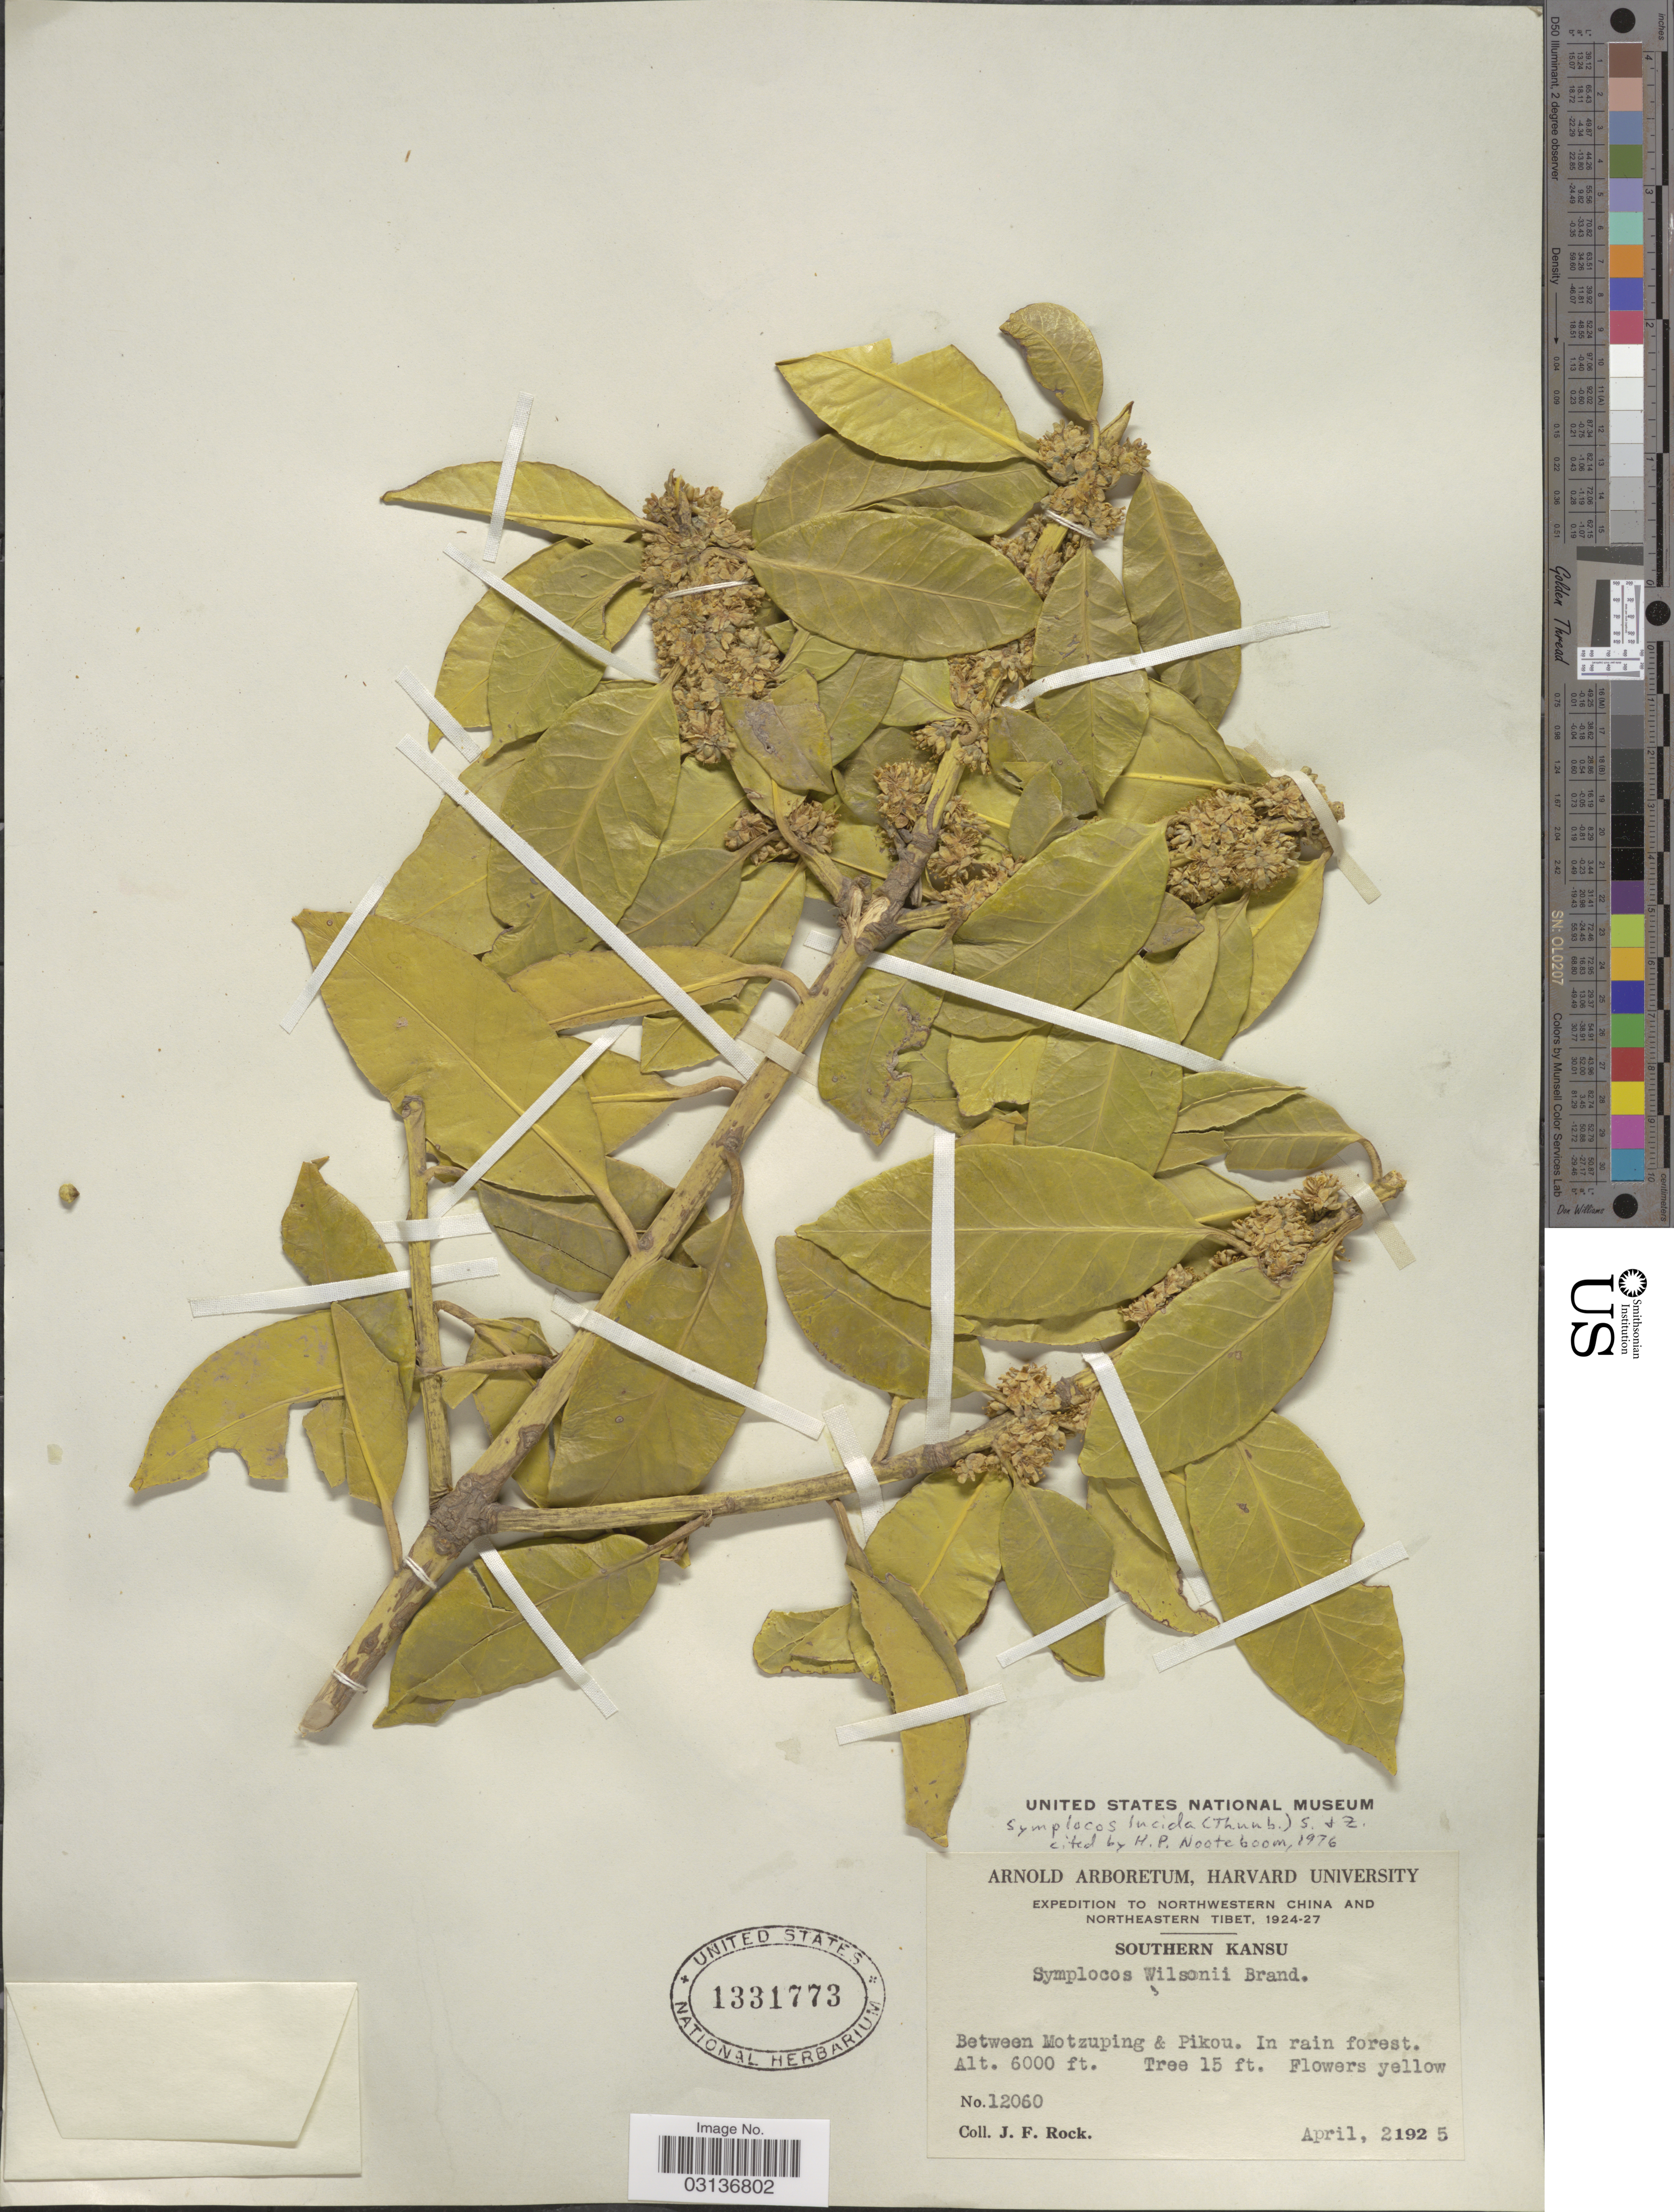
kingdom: Plantae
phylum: Tracheophyta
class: Magnoliopsida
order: Ericales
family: Symplocaceae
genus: Symplocos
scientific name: Symplocos lucida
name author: (Thurb.) Siebold & Zucc.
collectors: J. Rock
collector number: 12060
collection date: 1925-04-02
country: China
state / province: Gansu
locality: Southern Kansu. Between Motzuping & Pikou. In rain forest.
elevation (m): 1829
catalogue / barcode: US 1331773